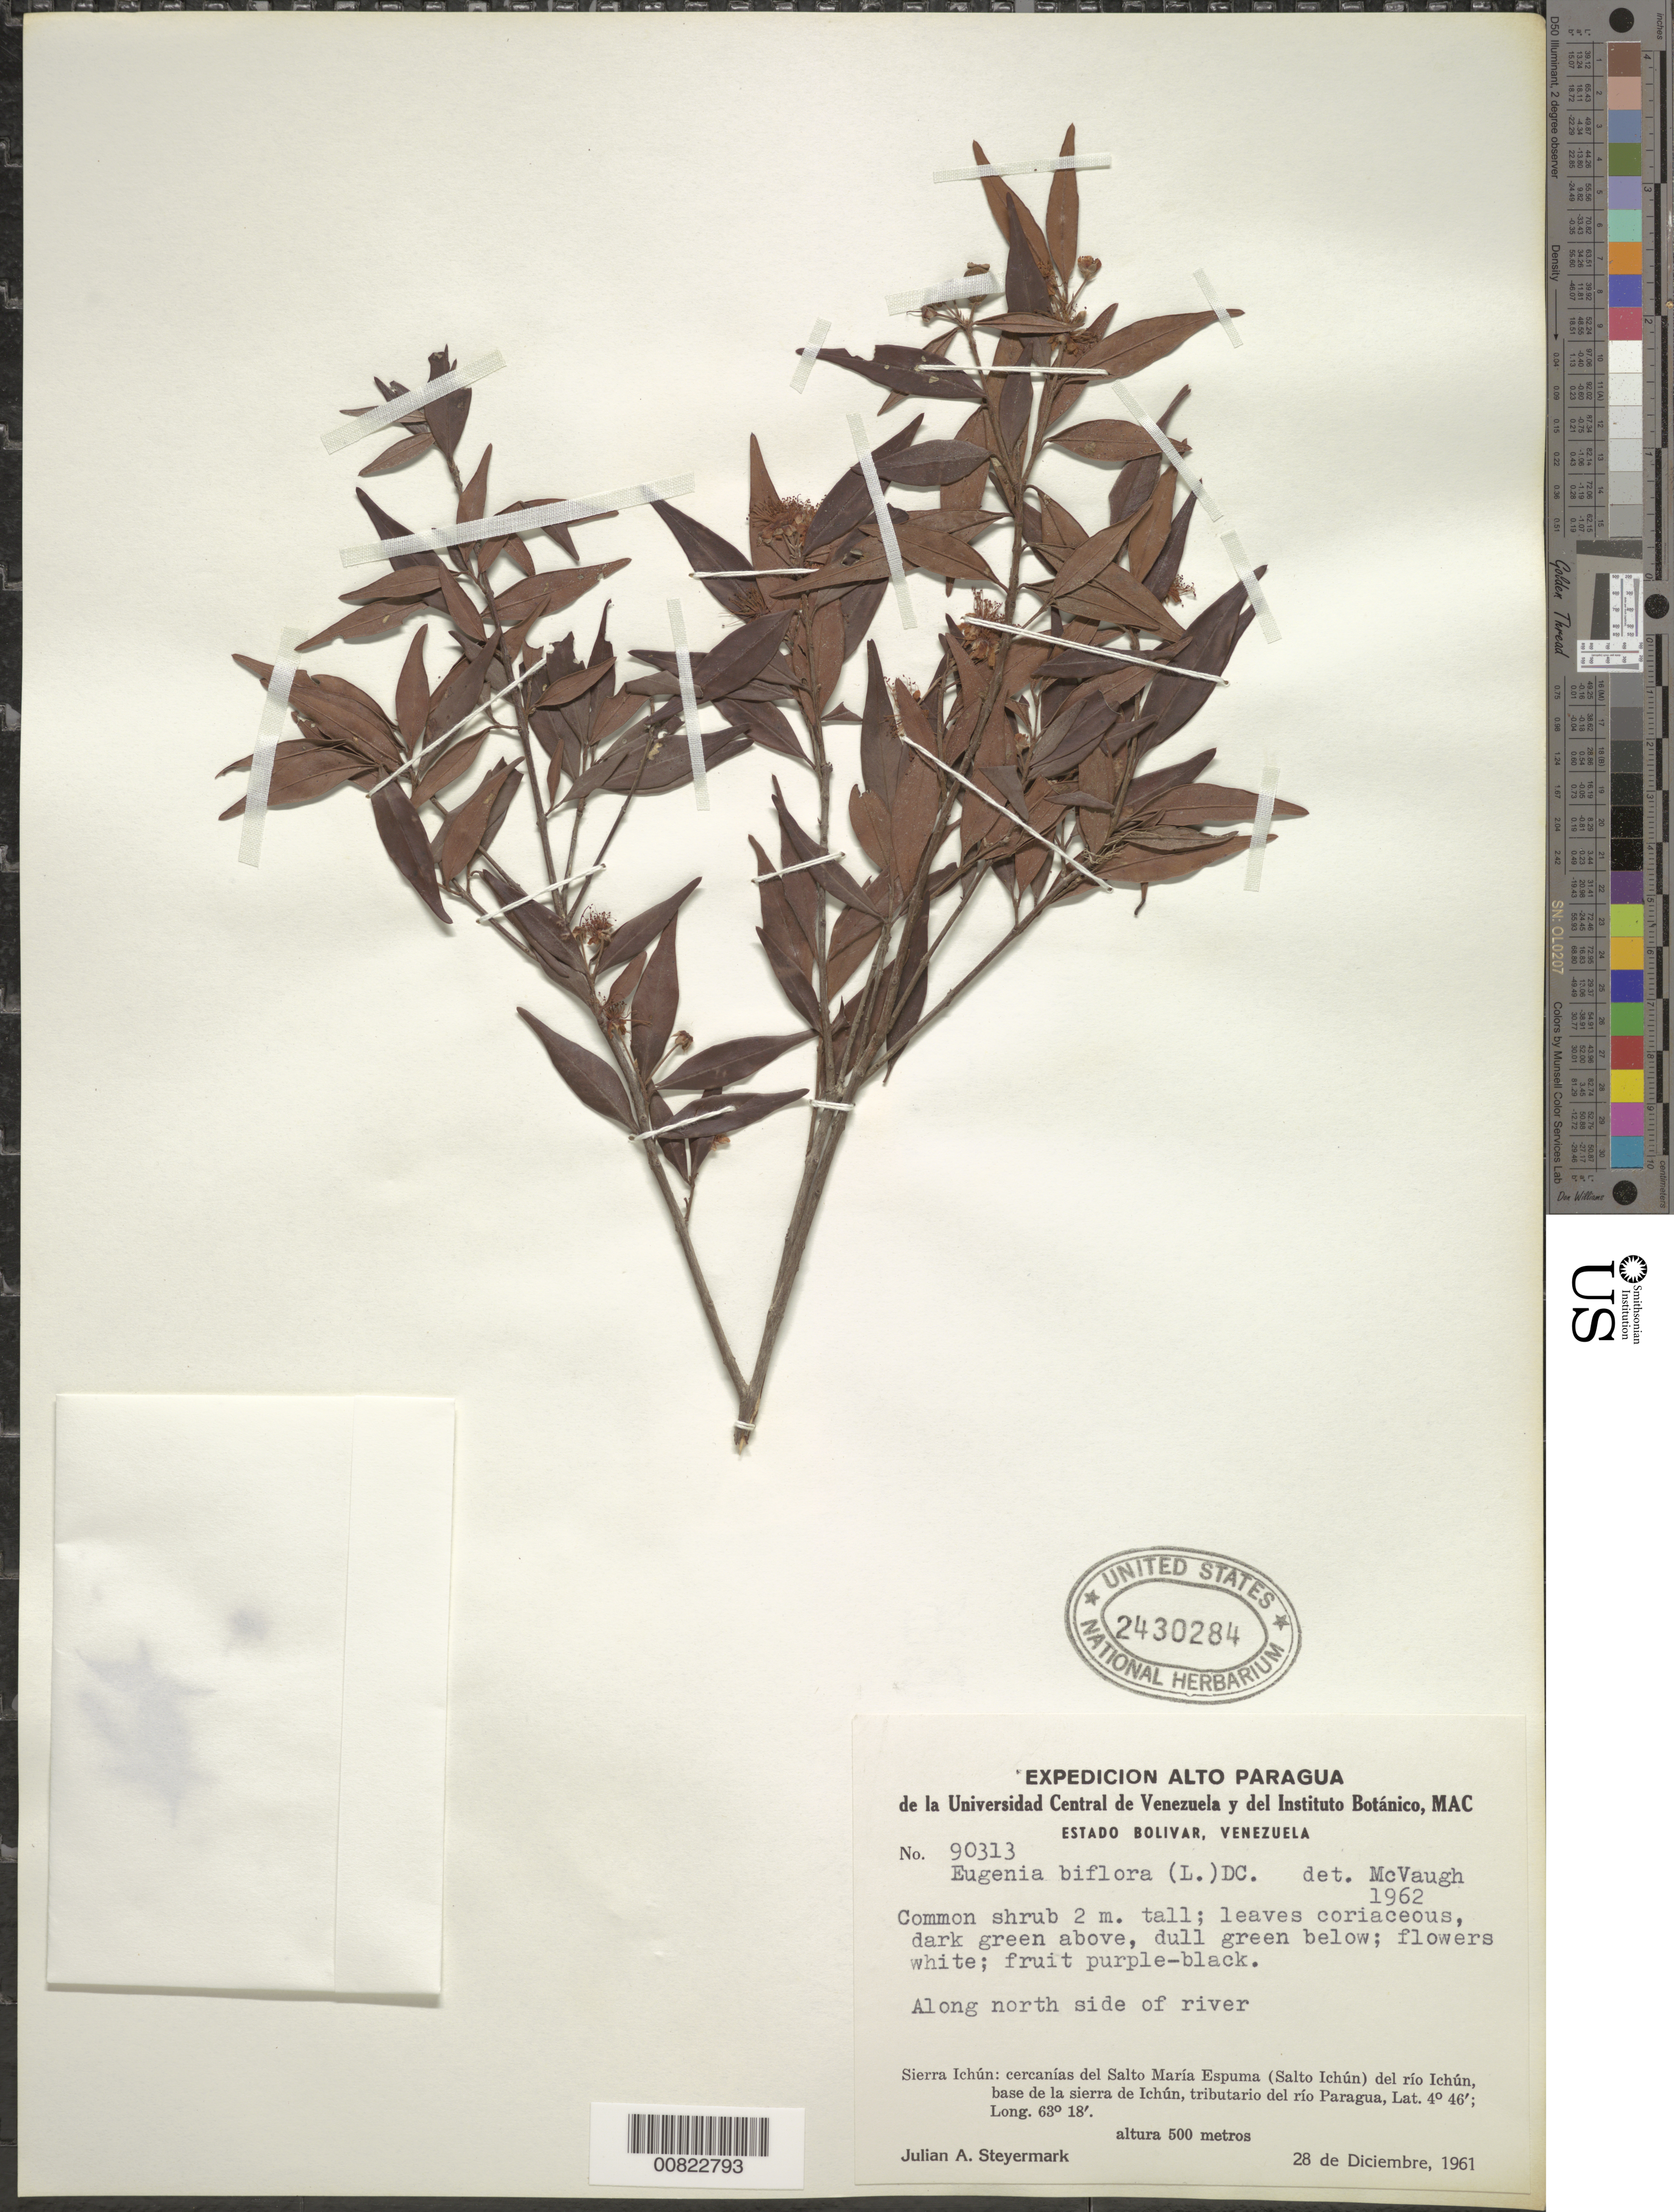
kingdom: Plantae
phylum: Tracheophyta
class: Magnoliopsida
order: Myrtales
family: Myrtaceae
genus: Eugenia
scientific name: Eugenia biflora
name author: (L.) DC.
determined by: McVaugh, R.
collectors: J. Steyermark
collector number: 90313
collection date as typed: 28-Dec-61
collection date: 1961-12-28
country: Venezuela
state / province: Bolívar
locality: Sierra Ichún, Salto María Espuma (Salto Ichún) del Río Ichún (tributary of río Paragua), base de la sierra de Ichún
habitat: Along N side of river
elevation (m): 500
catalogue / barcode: US 2430294